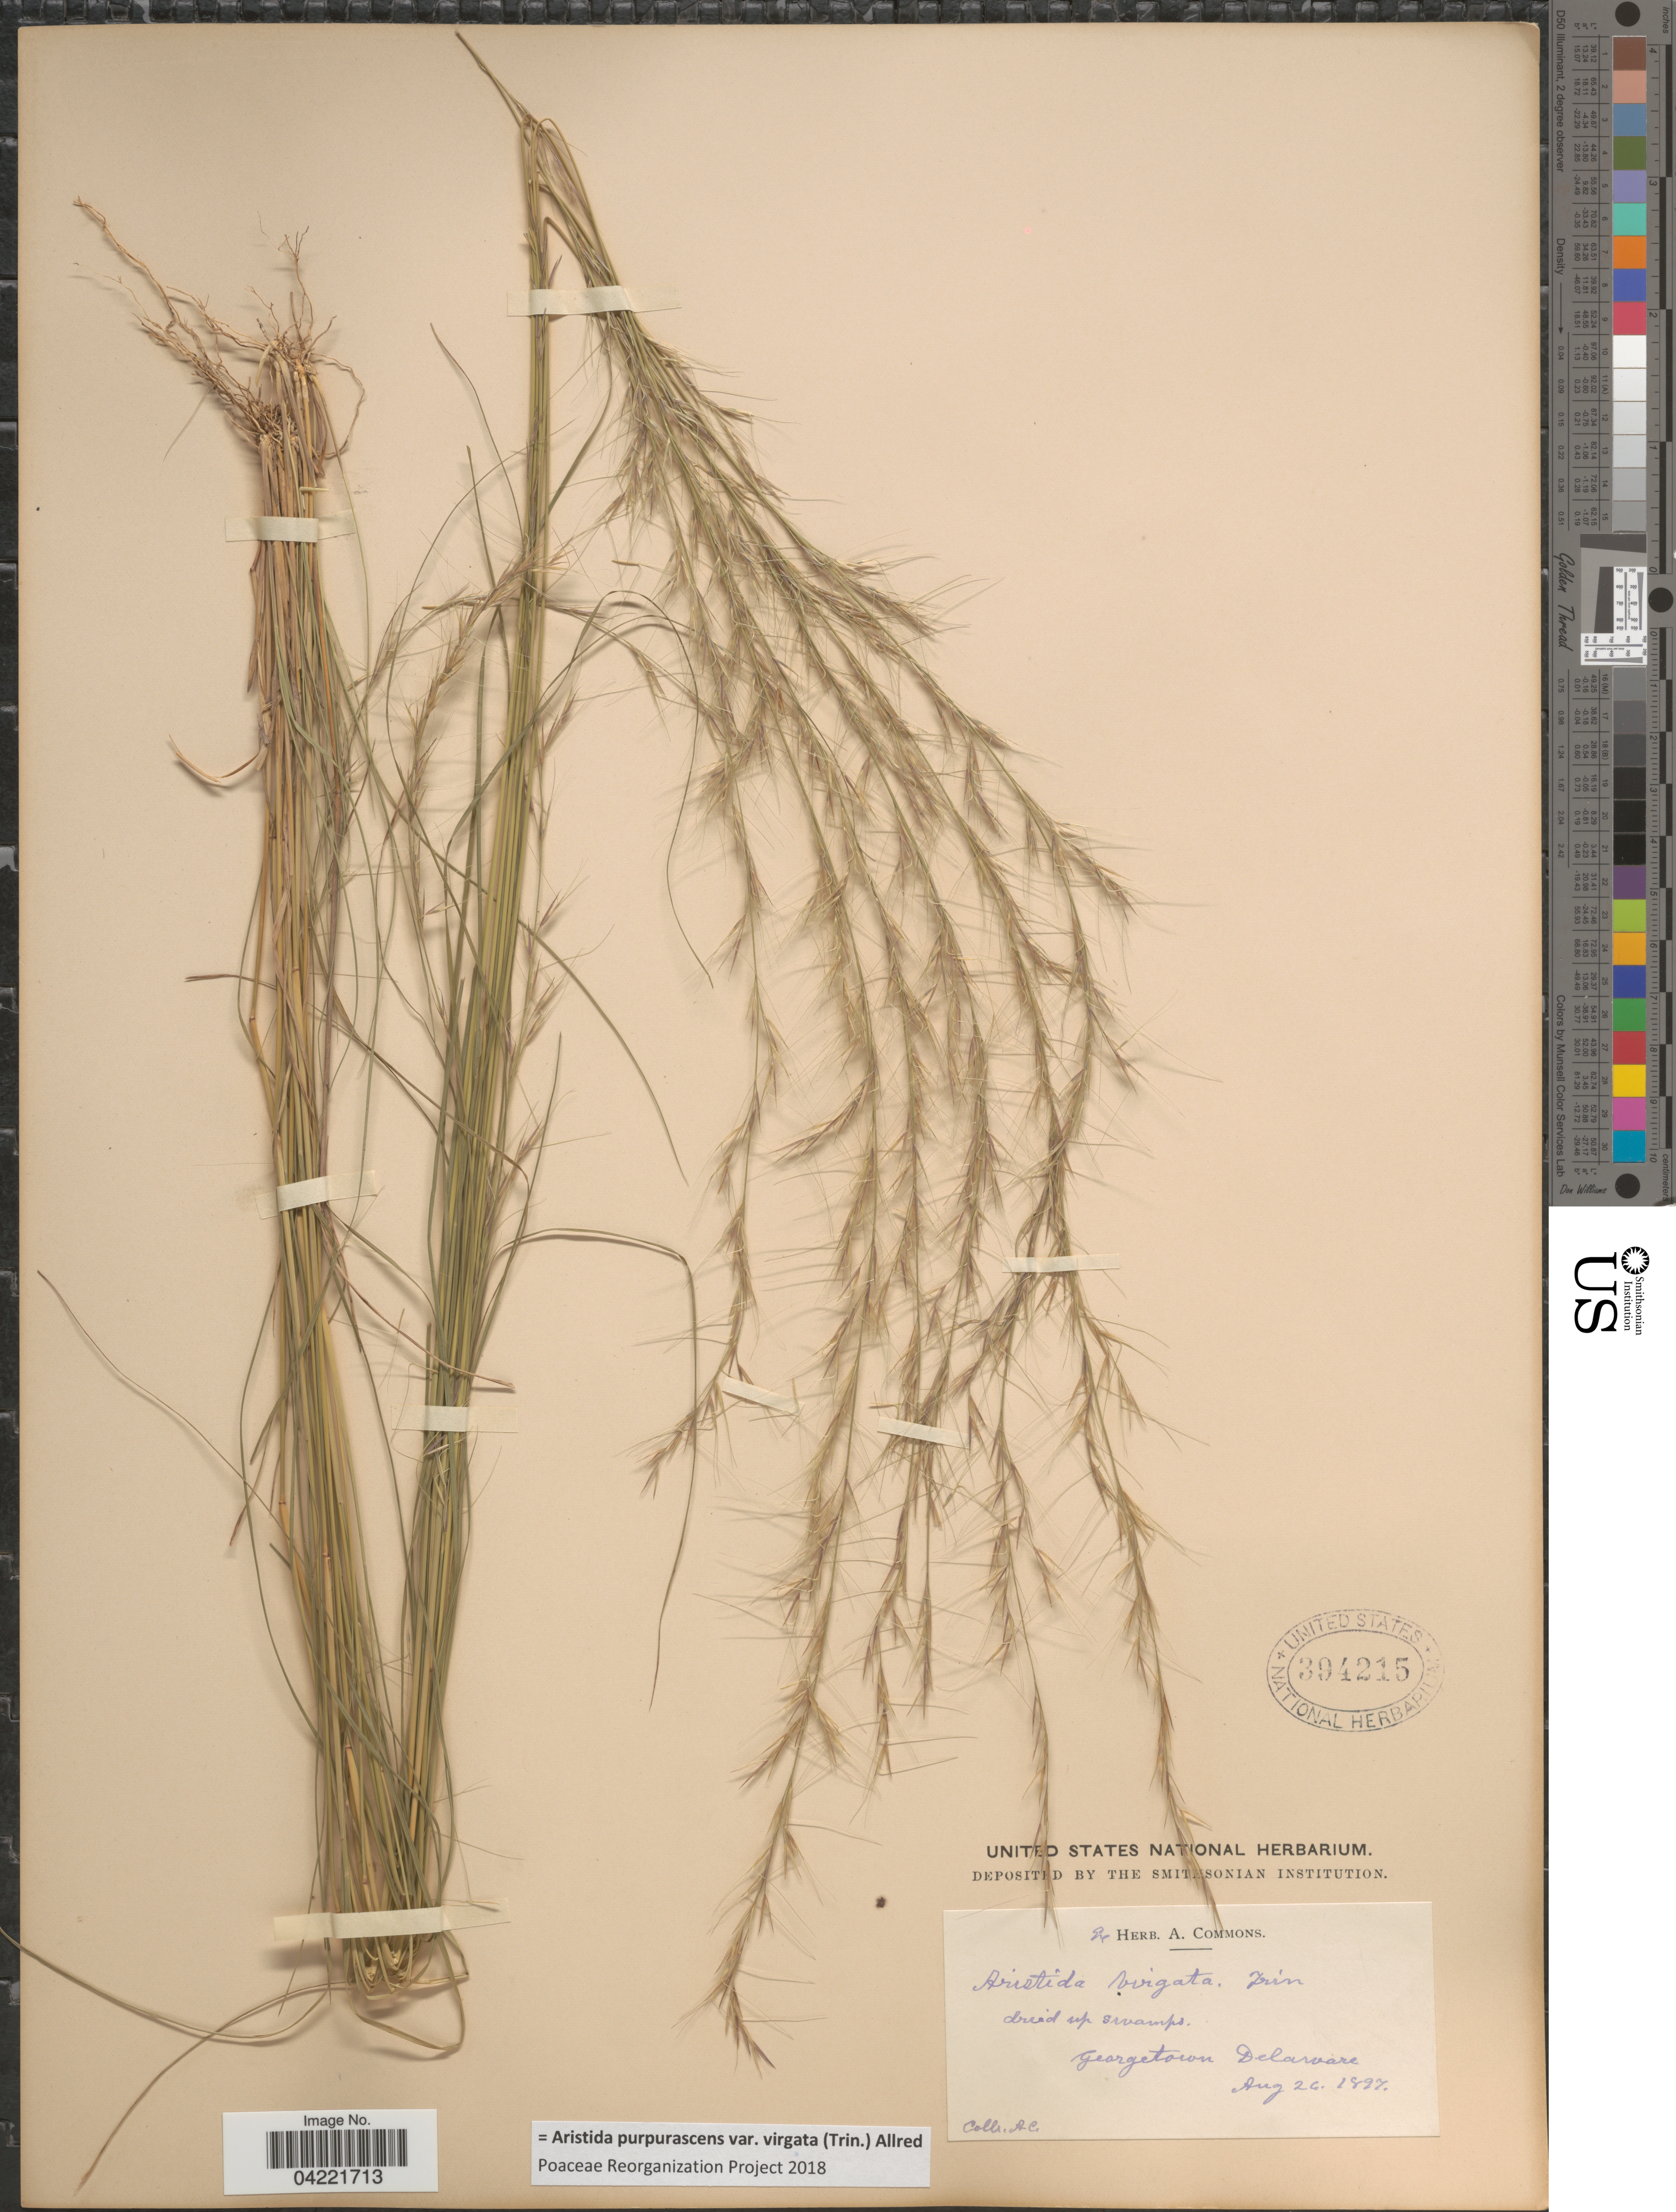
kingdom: Plantae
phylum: Tracheophyta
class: Liliopsida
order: Poales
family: Poaceae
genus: Aristida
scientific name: Aristida purpurascens var. virgata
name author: (Trin.) Allred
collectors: A. Commons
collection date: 1897-08-26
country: United States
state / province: Delaware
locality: Georgetown.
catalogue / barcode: US 394215